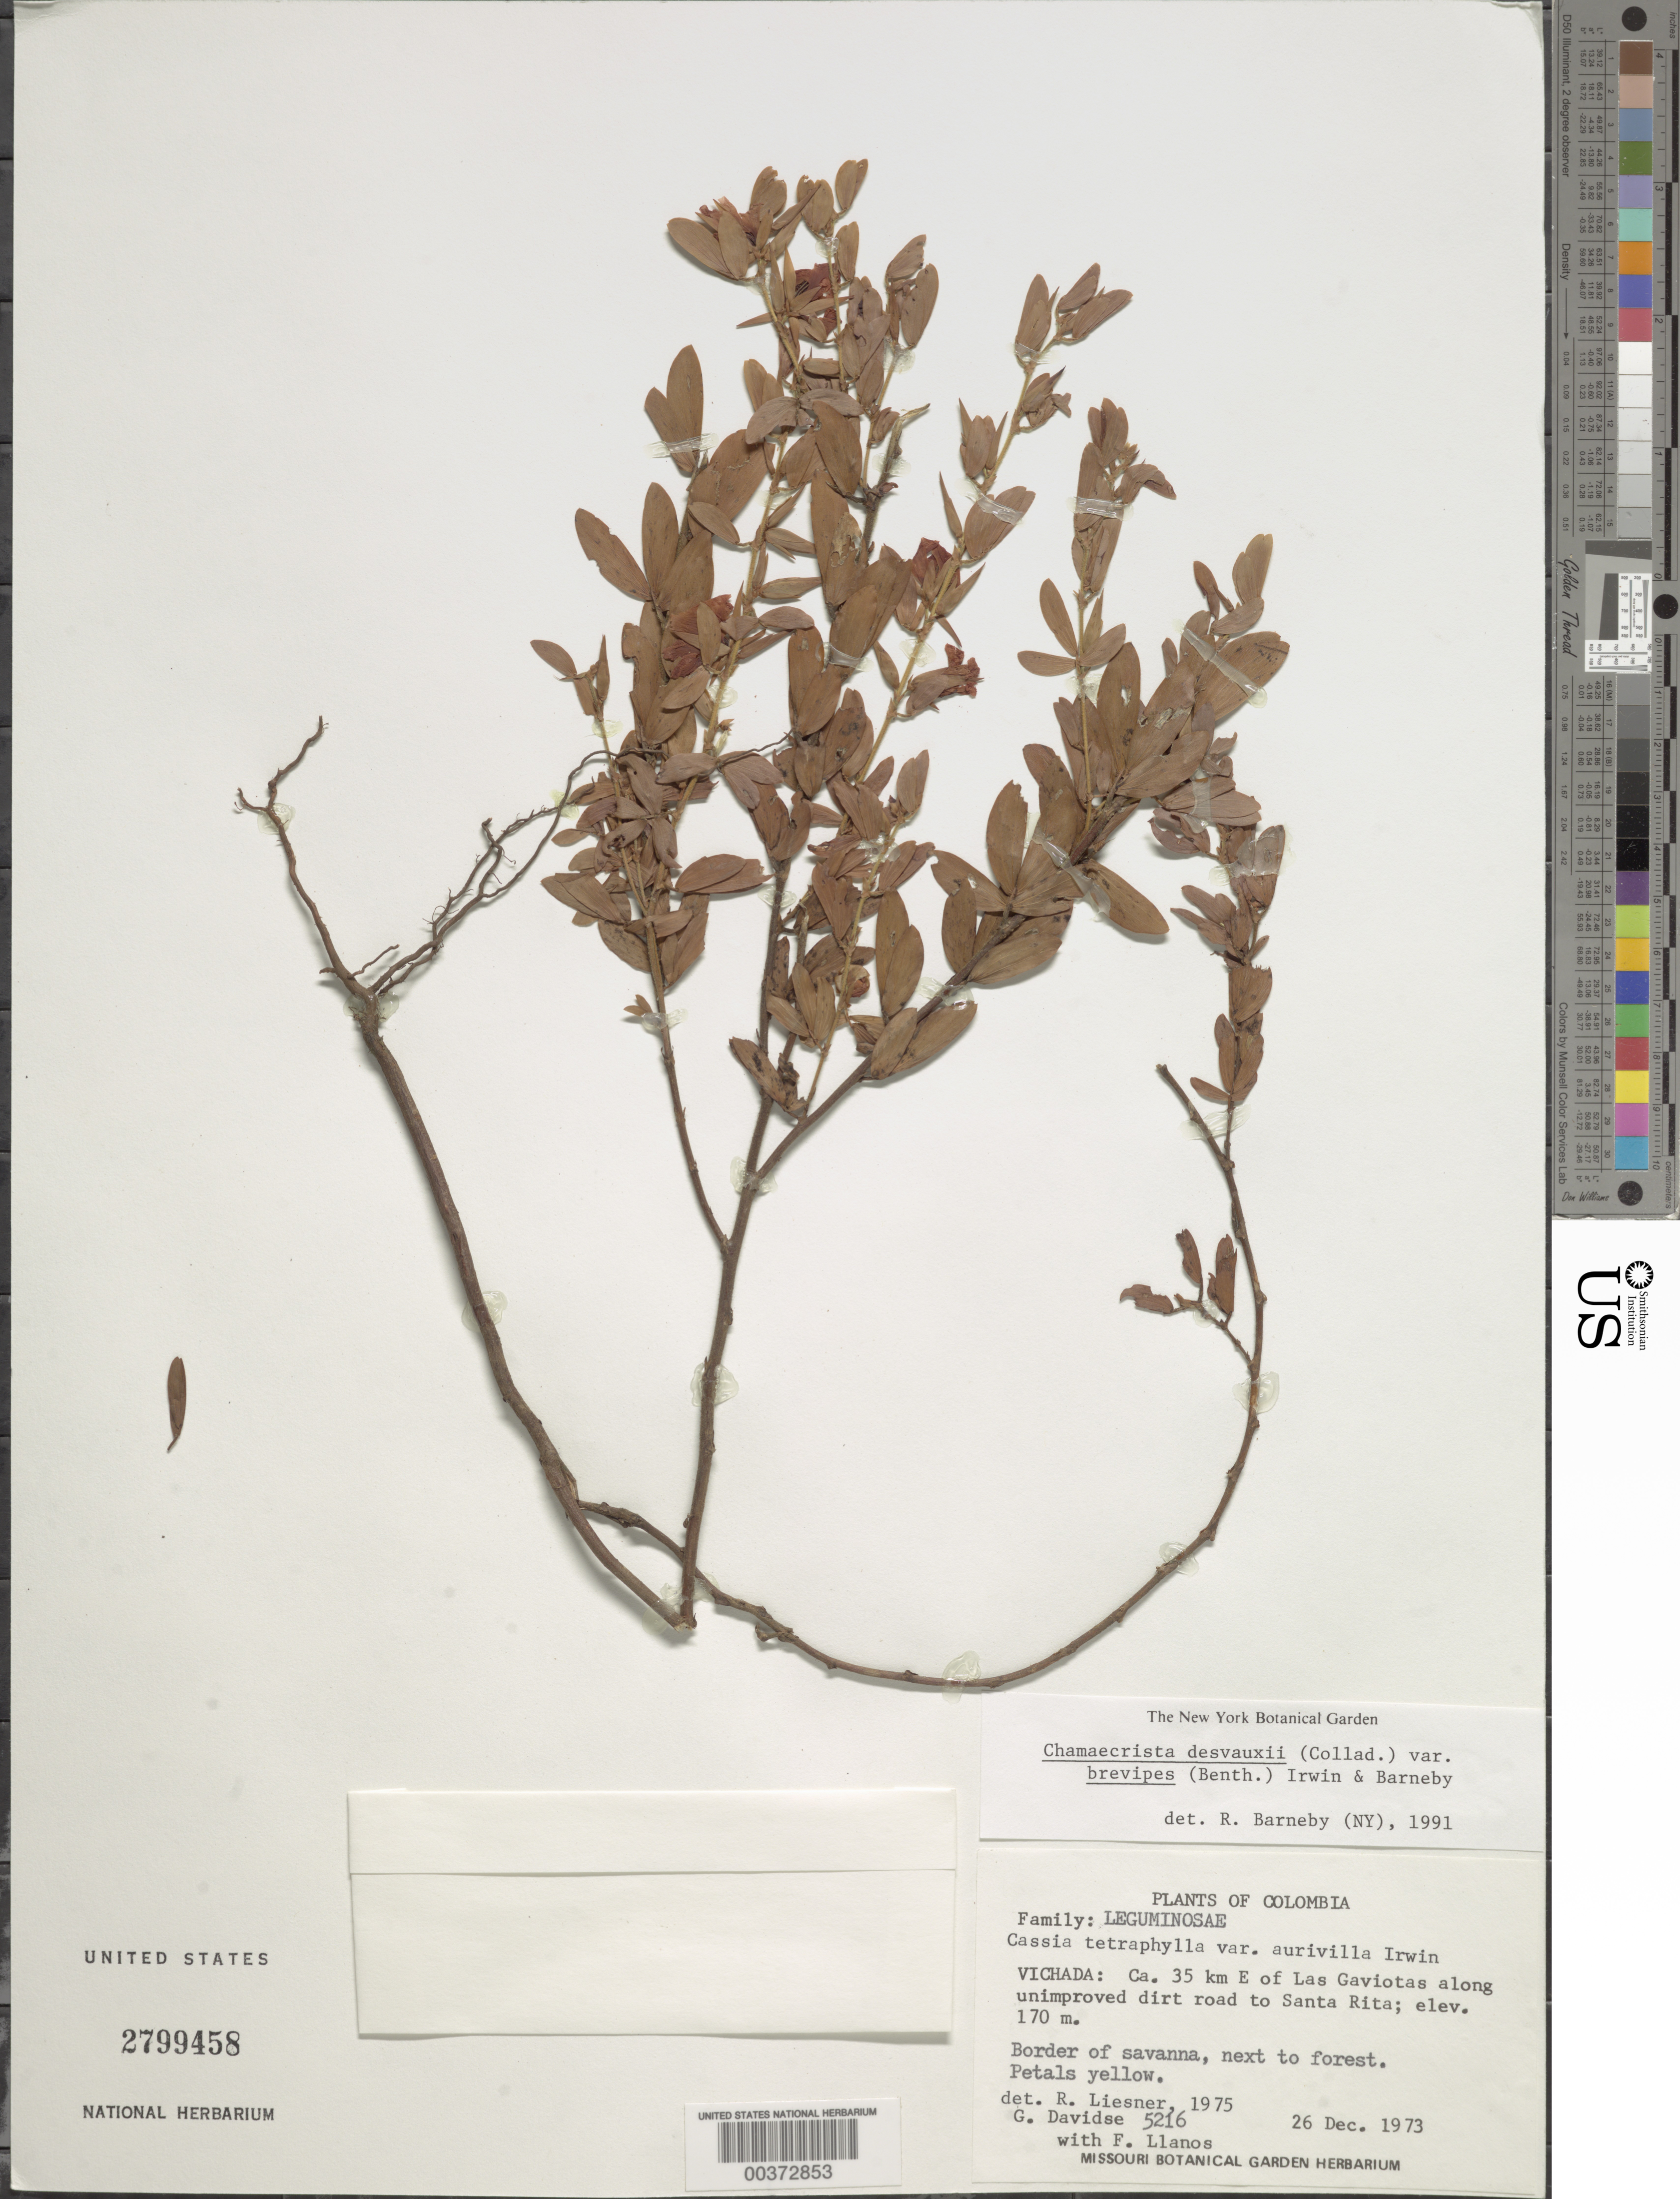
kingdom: Plantae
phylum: Tracheophyta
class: Magnoliopsida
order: Fabales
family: Fabaceae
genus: Chamaecrista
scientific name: Chamaecrista desvauxii var. brevipes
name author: (Benth.) H.S. Irwin & Barneby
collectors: G. Davidse & F. Llanos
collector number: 5316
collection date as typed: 26 Dec 1973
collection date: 1973-12-26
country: Colombia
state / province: Vichada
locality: Ca 35 km W of las Gaviotas along unimproved dirt road to Santa Rita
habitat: Border of savanna next to forest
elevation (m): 170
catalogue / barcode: US 2799458